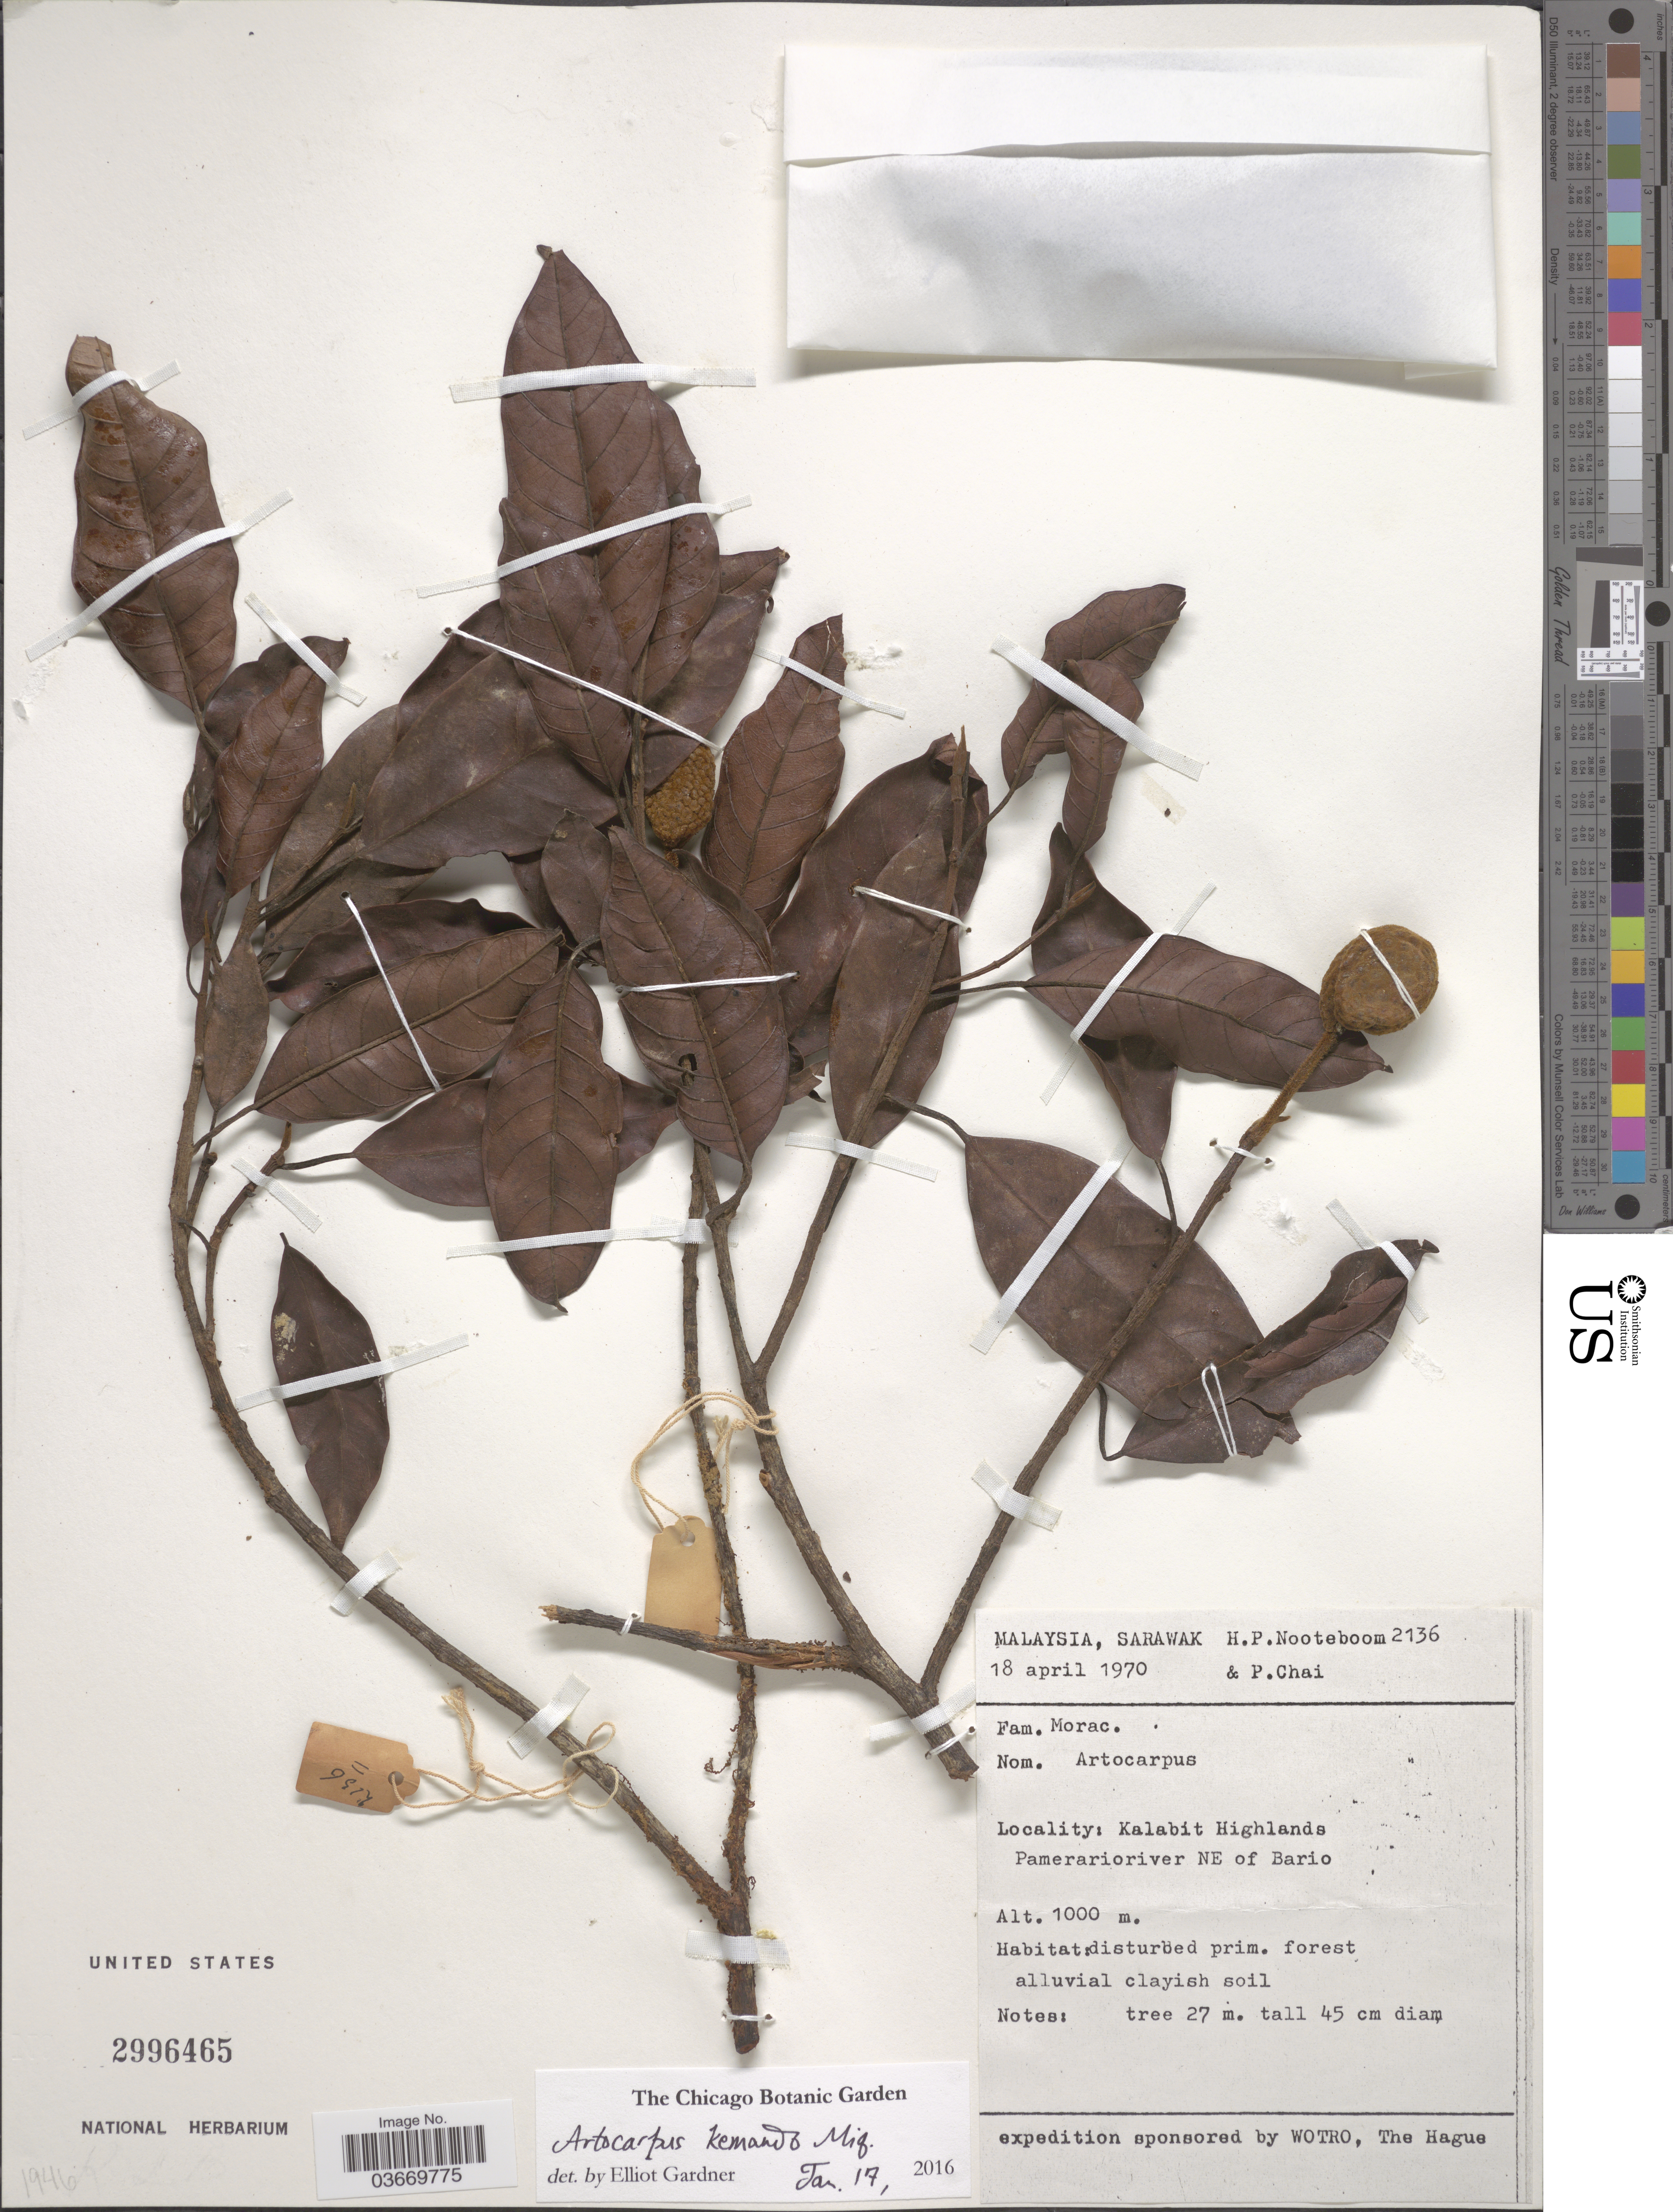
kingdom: Plantae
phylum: Tracheophyta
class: Magnoliopsida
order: Rosales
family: Moraceae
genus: Artocarpus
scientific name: Artocarpus kemando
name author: Miq.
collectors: H. P. Nooteboom & P. Chai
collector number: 2136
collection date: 1970-04-18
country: Malaysia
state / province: Sarawak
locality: Kalabit Highlands, Pamerorioriver NE of Bario.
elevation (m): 1000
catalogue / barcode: US 2996465